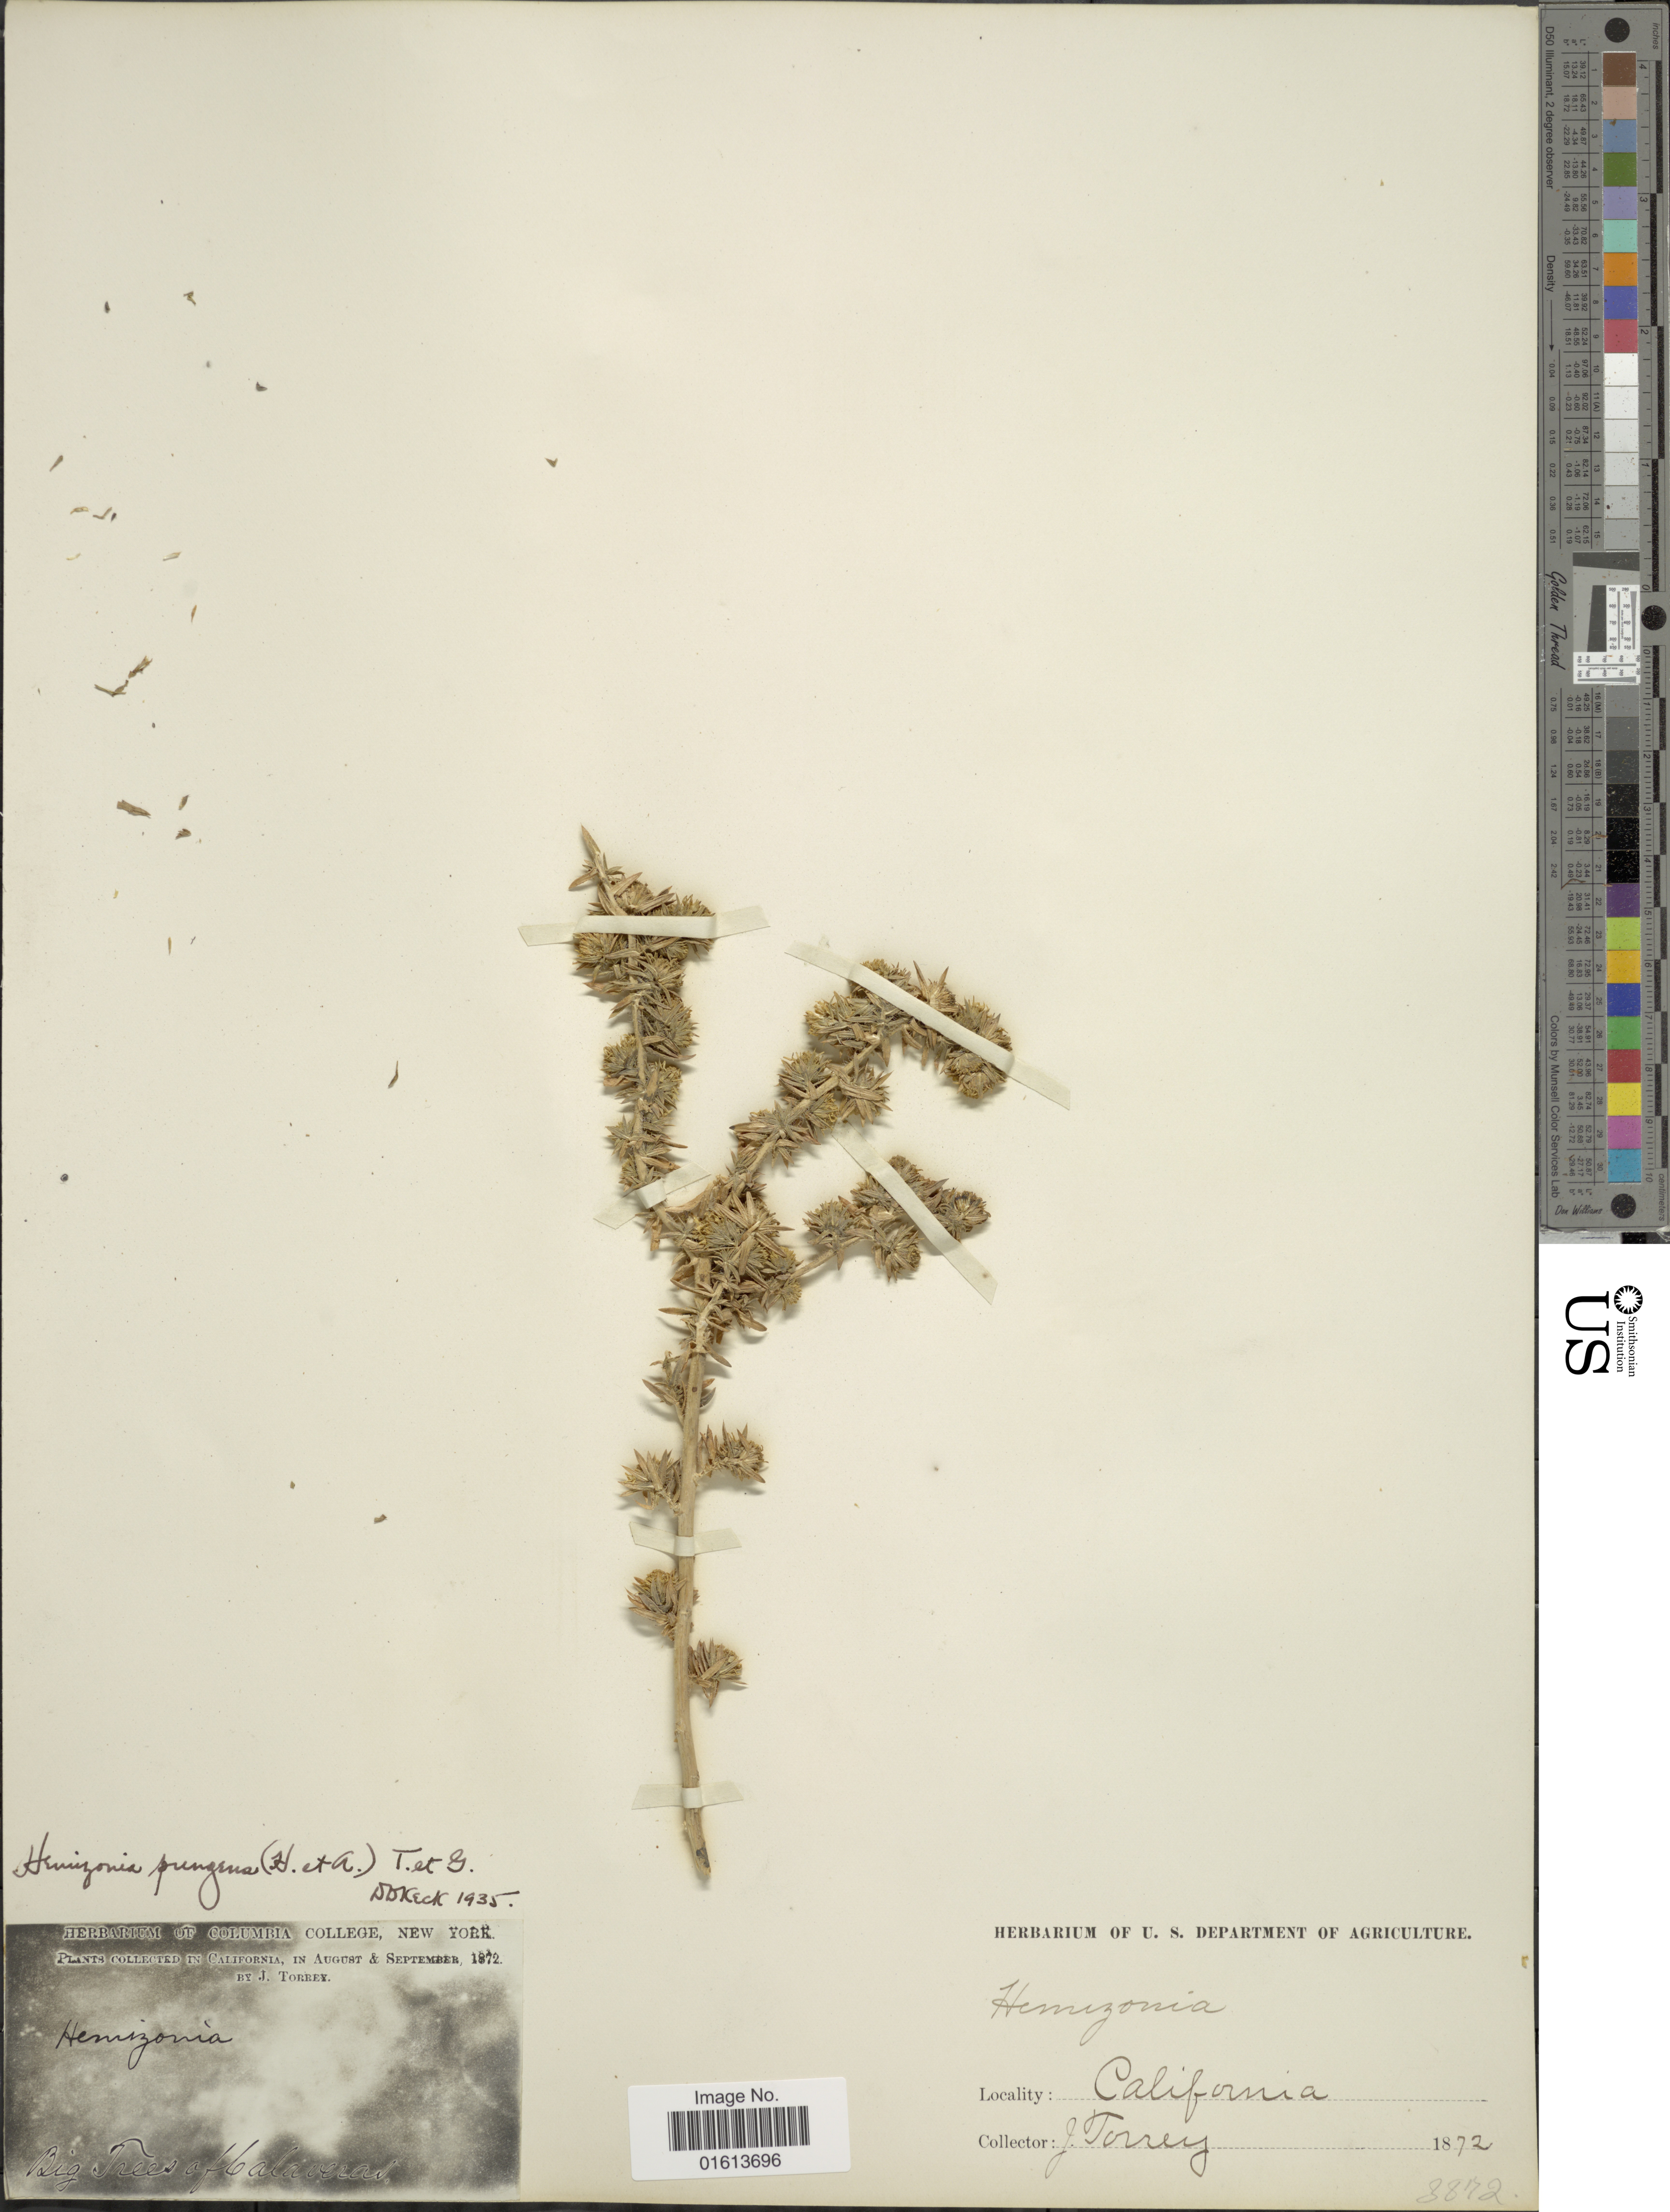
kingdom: Plantae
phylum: Tracheophyta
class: Magnoliopsida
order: Asterales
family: Asteraceae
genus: Centromadia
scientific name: Centromadia pungens subsp. pungens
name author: Hook. & Arn.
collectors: J. Torrey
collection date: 1872-08/1872-09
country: United States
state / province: California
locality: California. Big tress of Calaverai